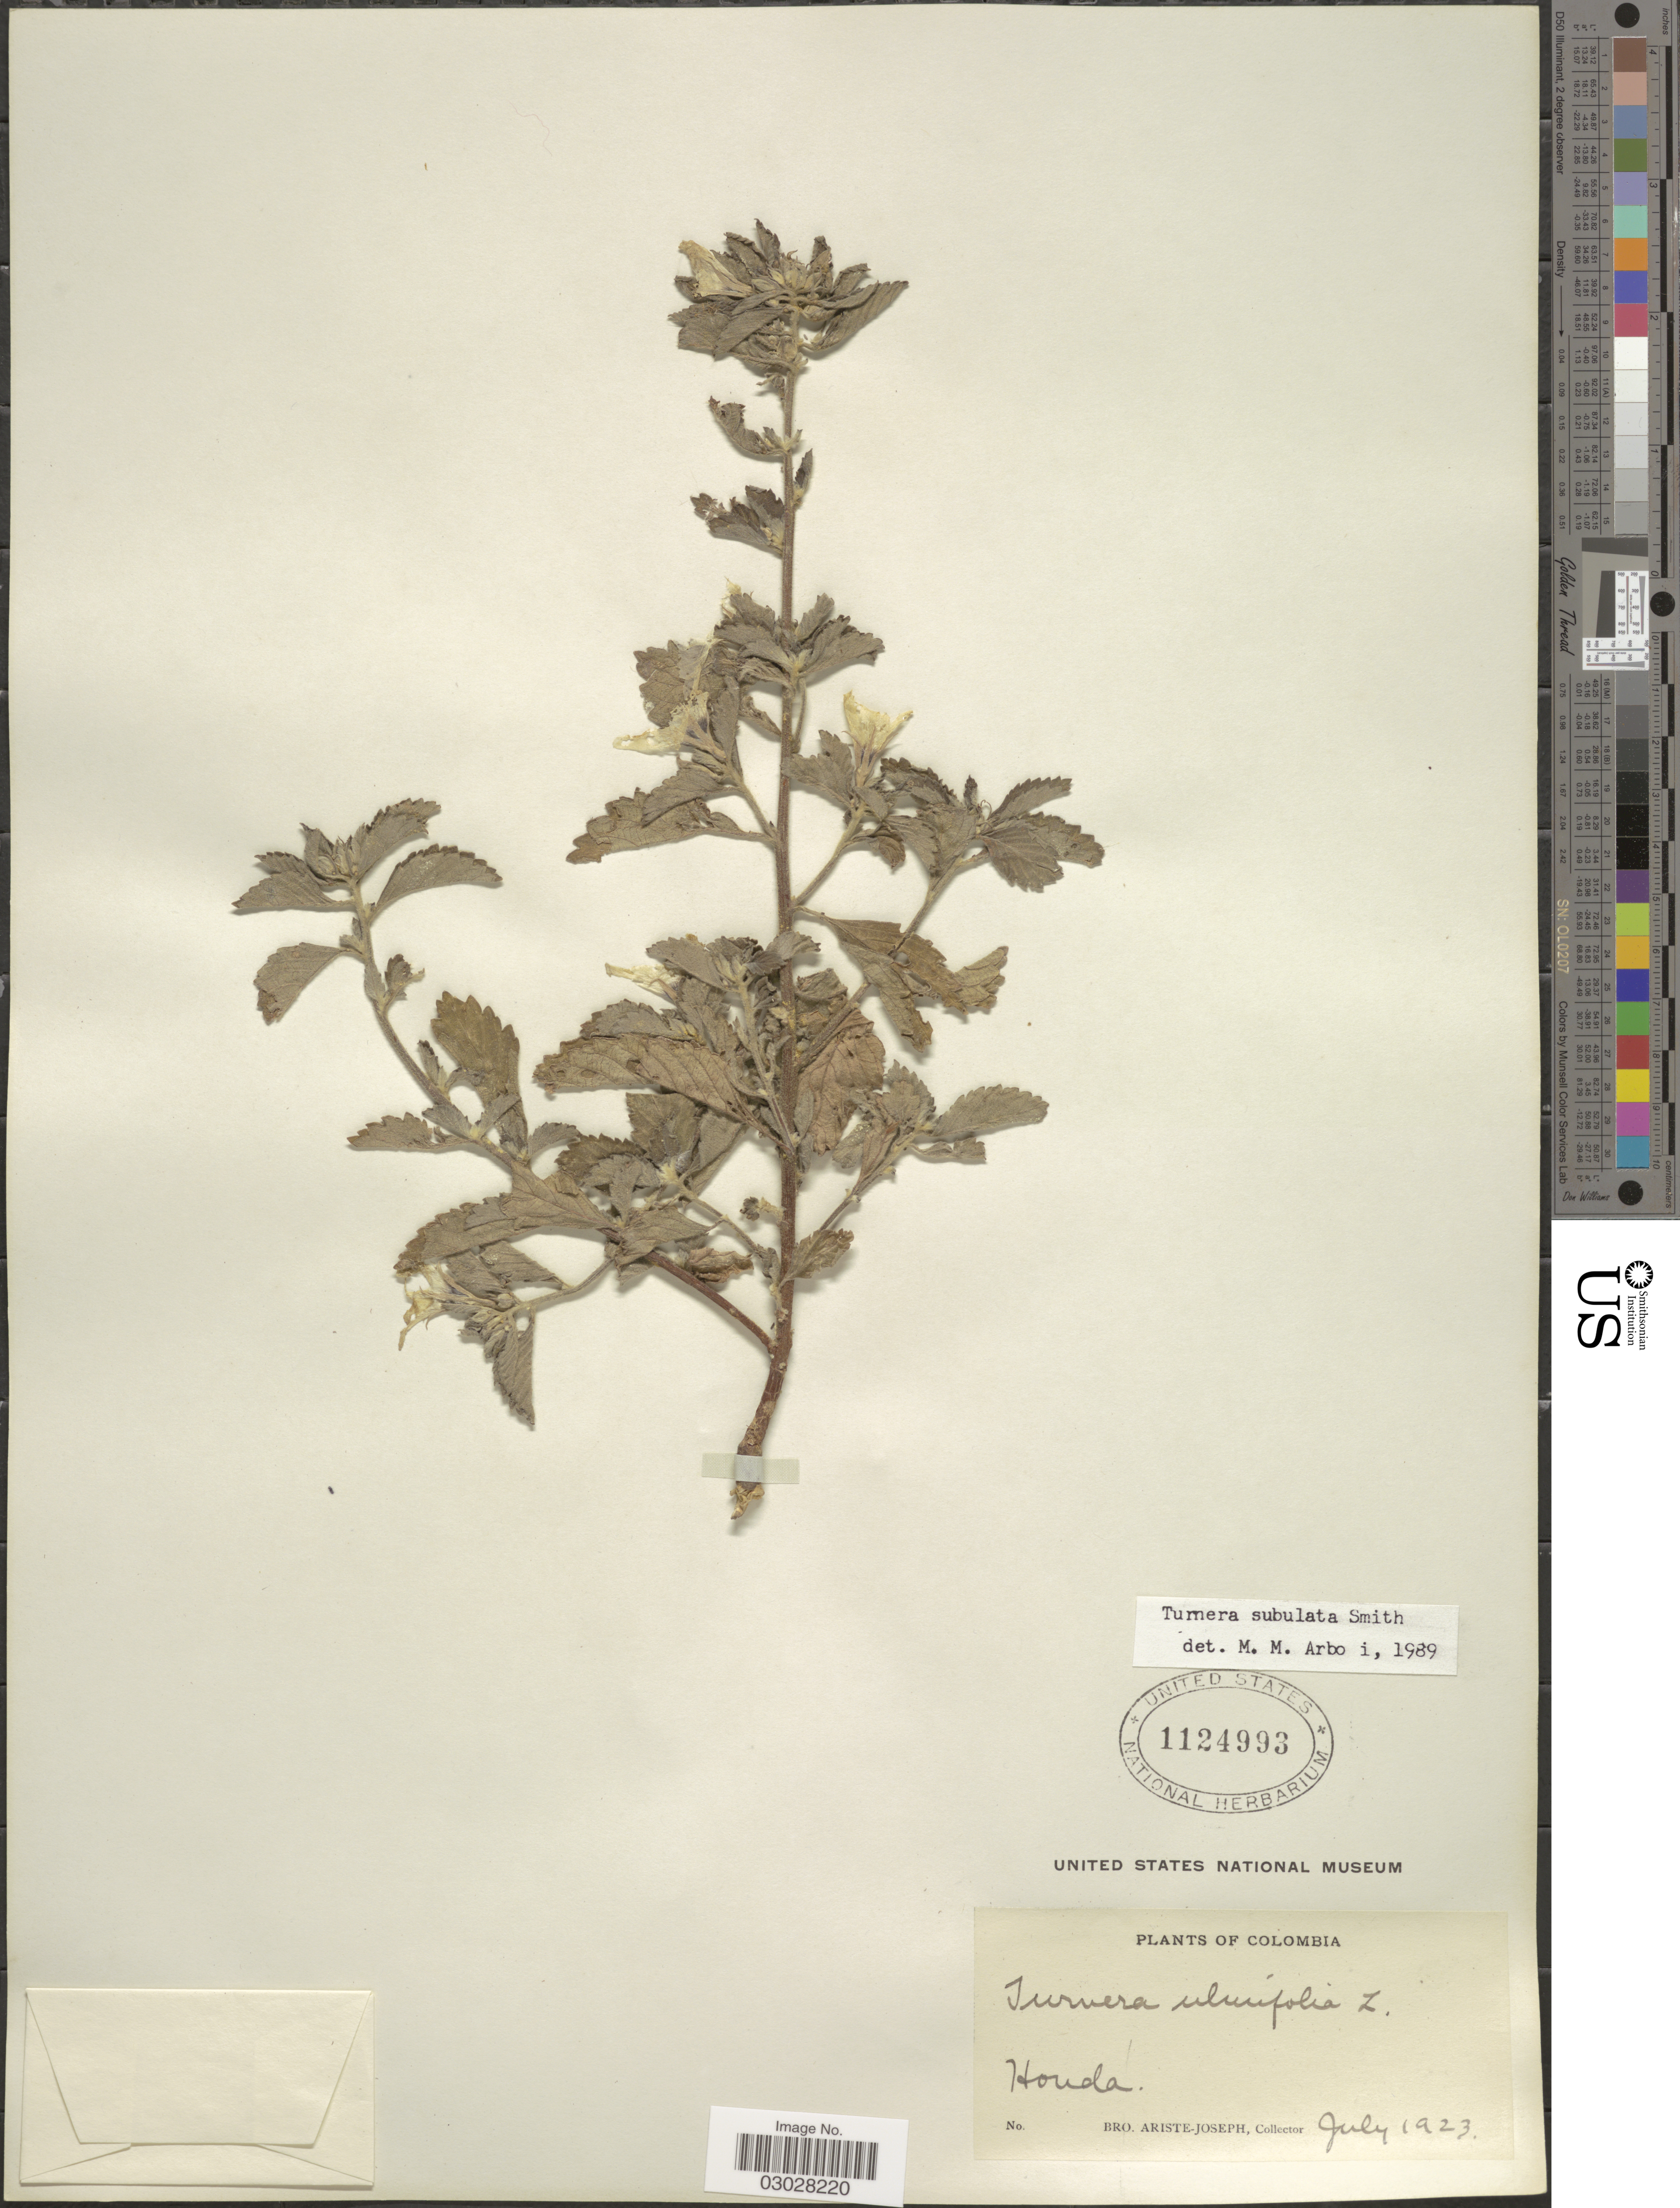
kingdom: Plantae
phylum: Tracheophyta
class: Magnoliopsida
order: Malpighiales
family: Turneraceae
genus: Turnera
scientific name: Turnera subulata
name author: Sm.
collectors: Bro. Ariste-Joseph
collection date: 1923-07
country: Colombia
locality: Honda.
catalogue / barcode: US 1124993